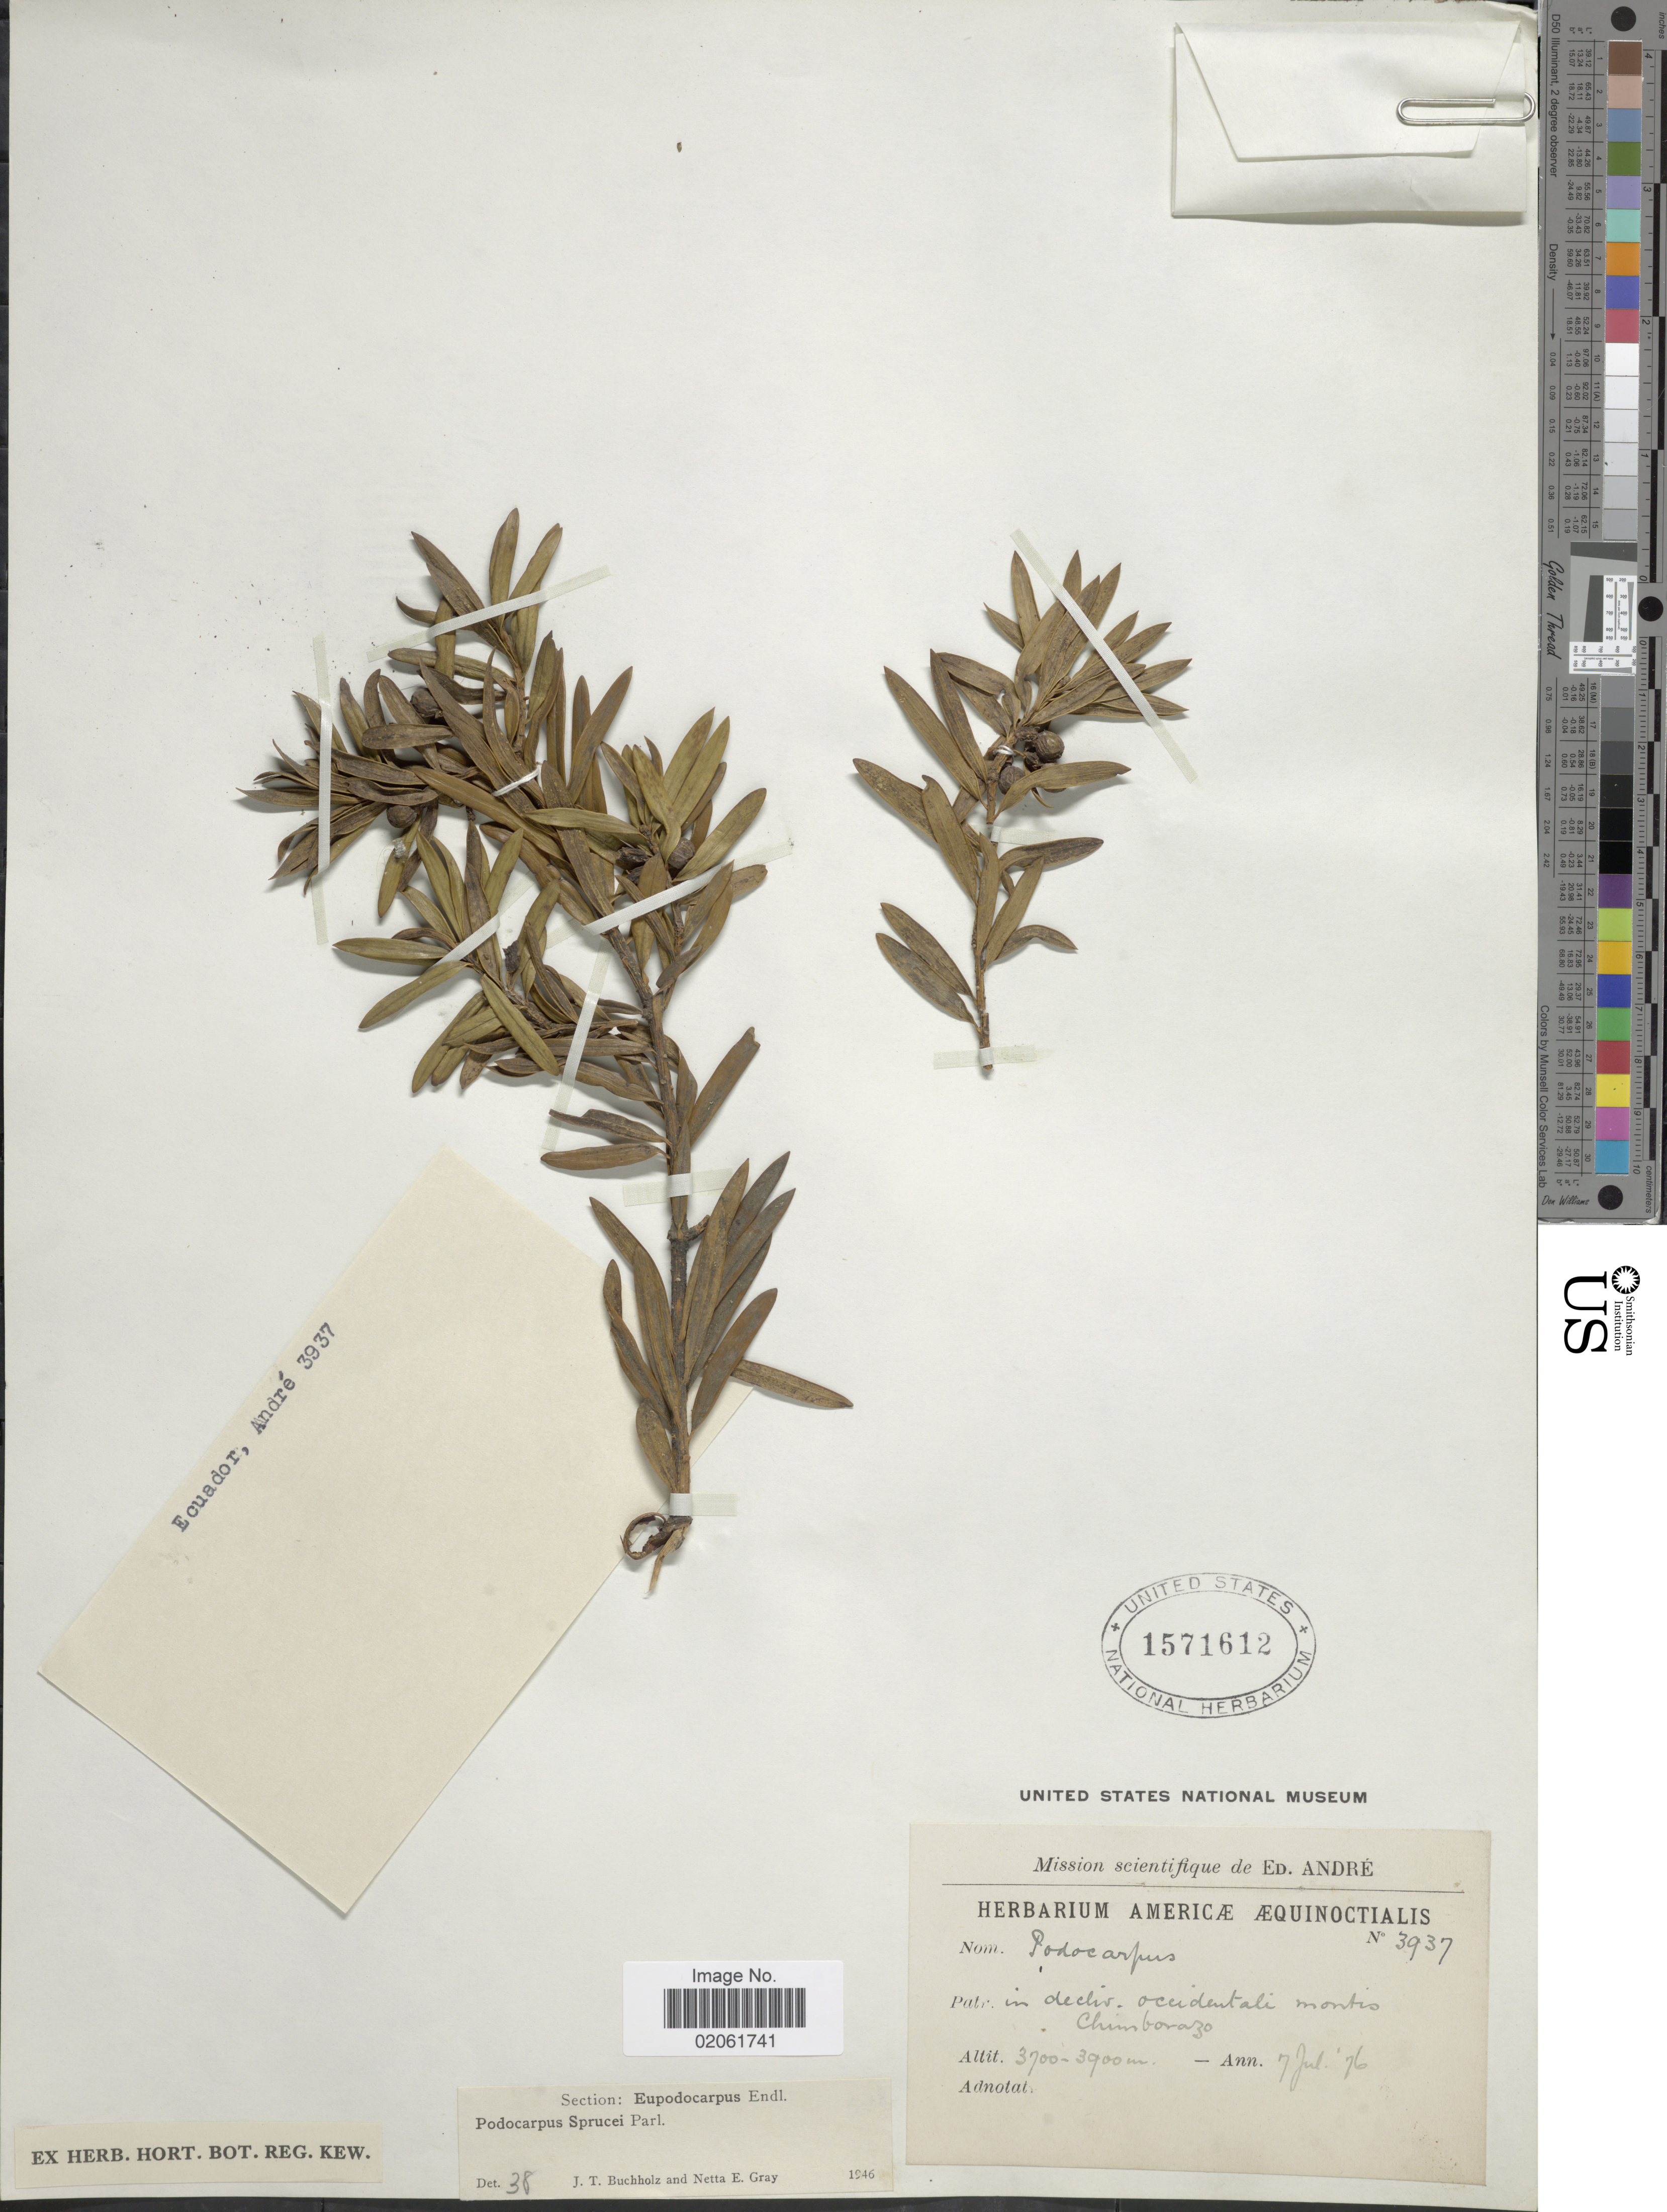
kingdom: Plantae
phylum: Tracheophyta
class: Pinopsida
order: Pinales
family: Podocarpaceae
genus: Podocarpus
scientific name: Podocarpus sprucei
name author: Parl.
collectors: É. F. André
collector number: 3937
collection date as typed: Transcribed d/m/y: 7/7/76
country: Ecuador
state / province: Chimborazo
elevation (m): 3700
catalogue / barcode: US 1571612